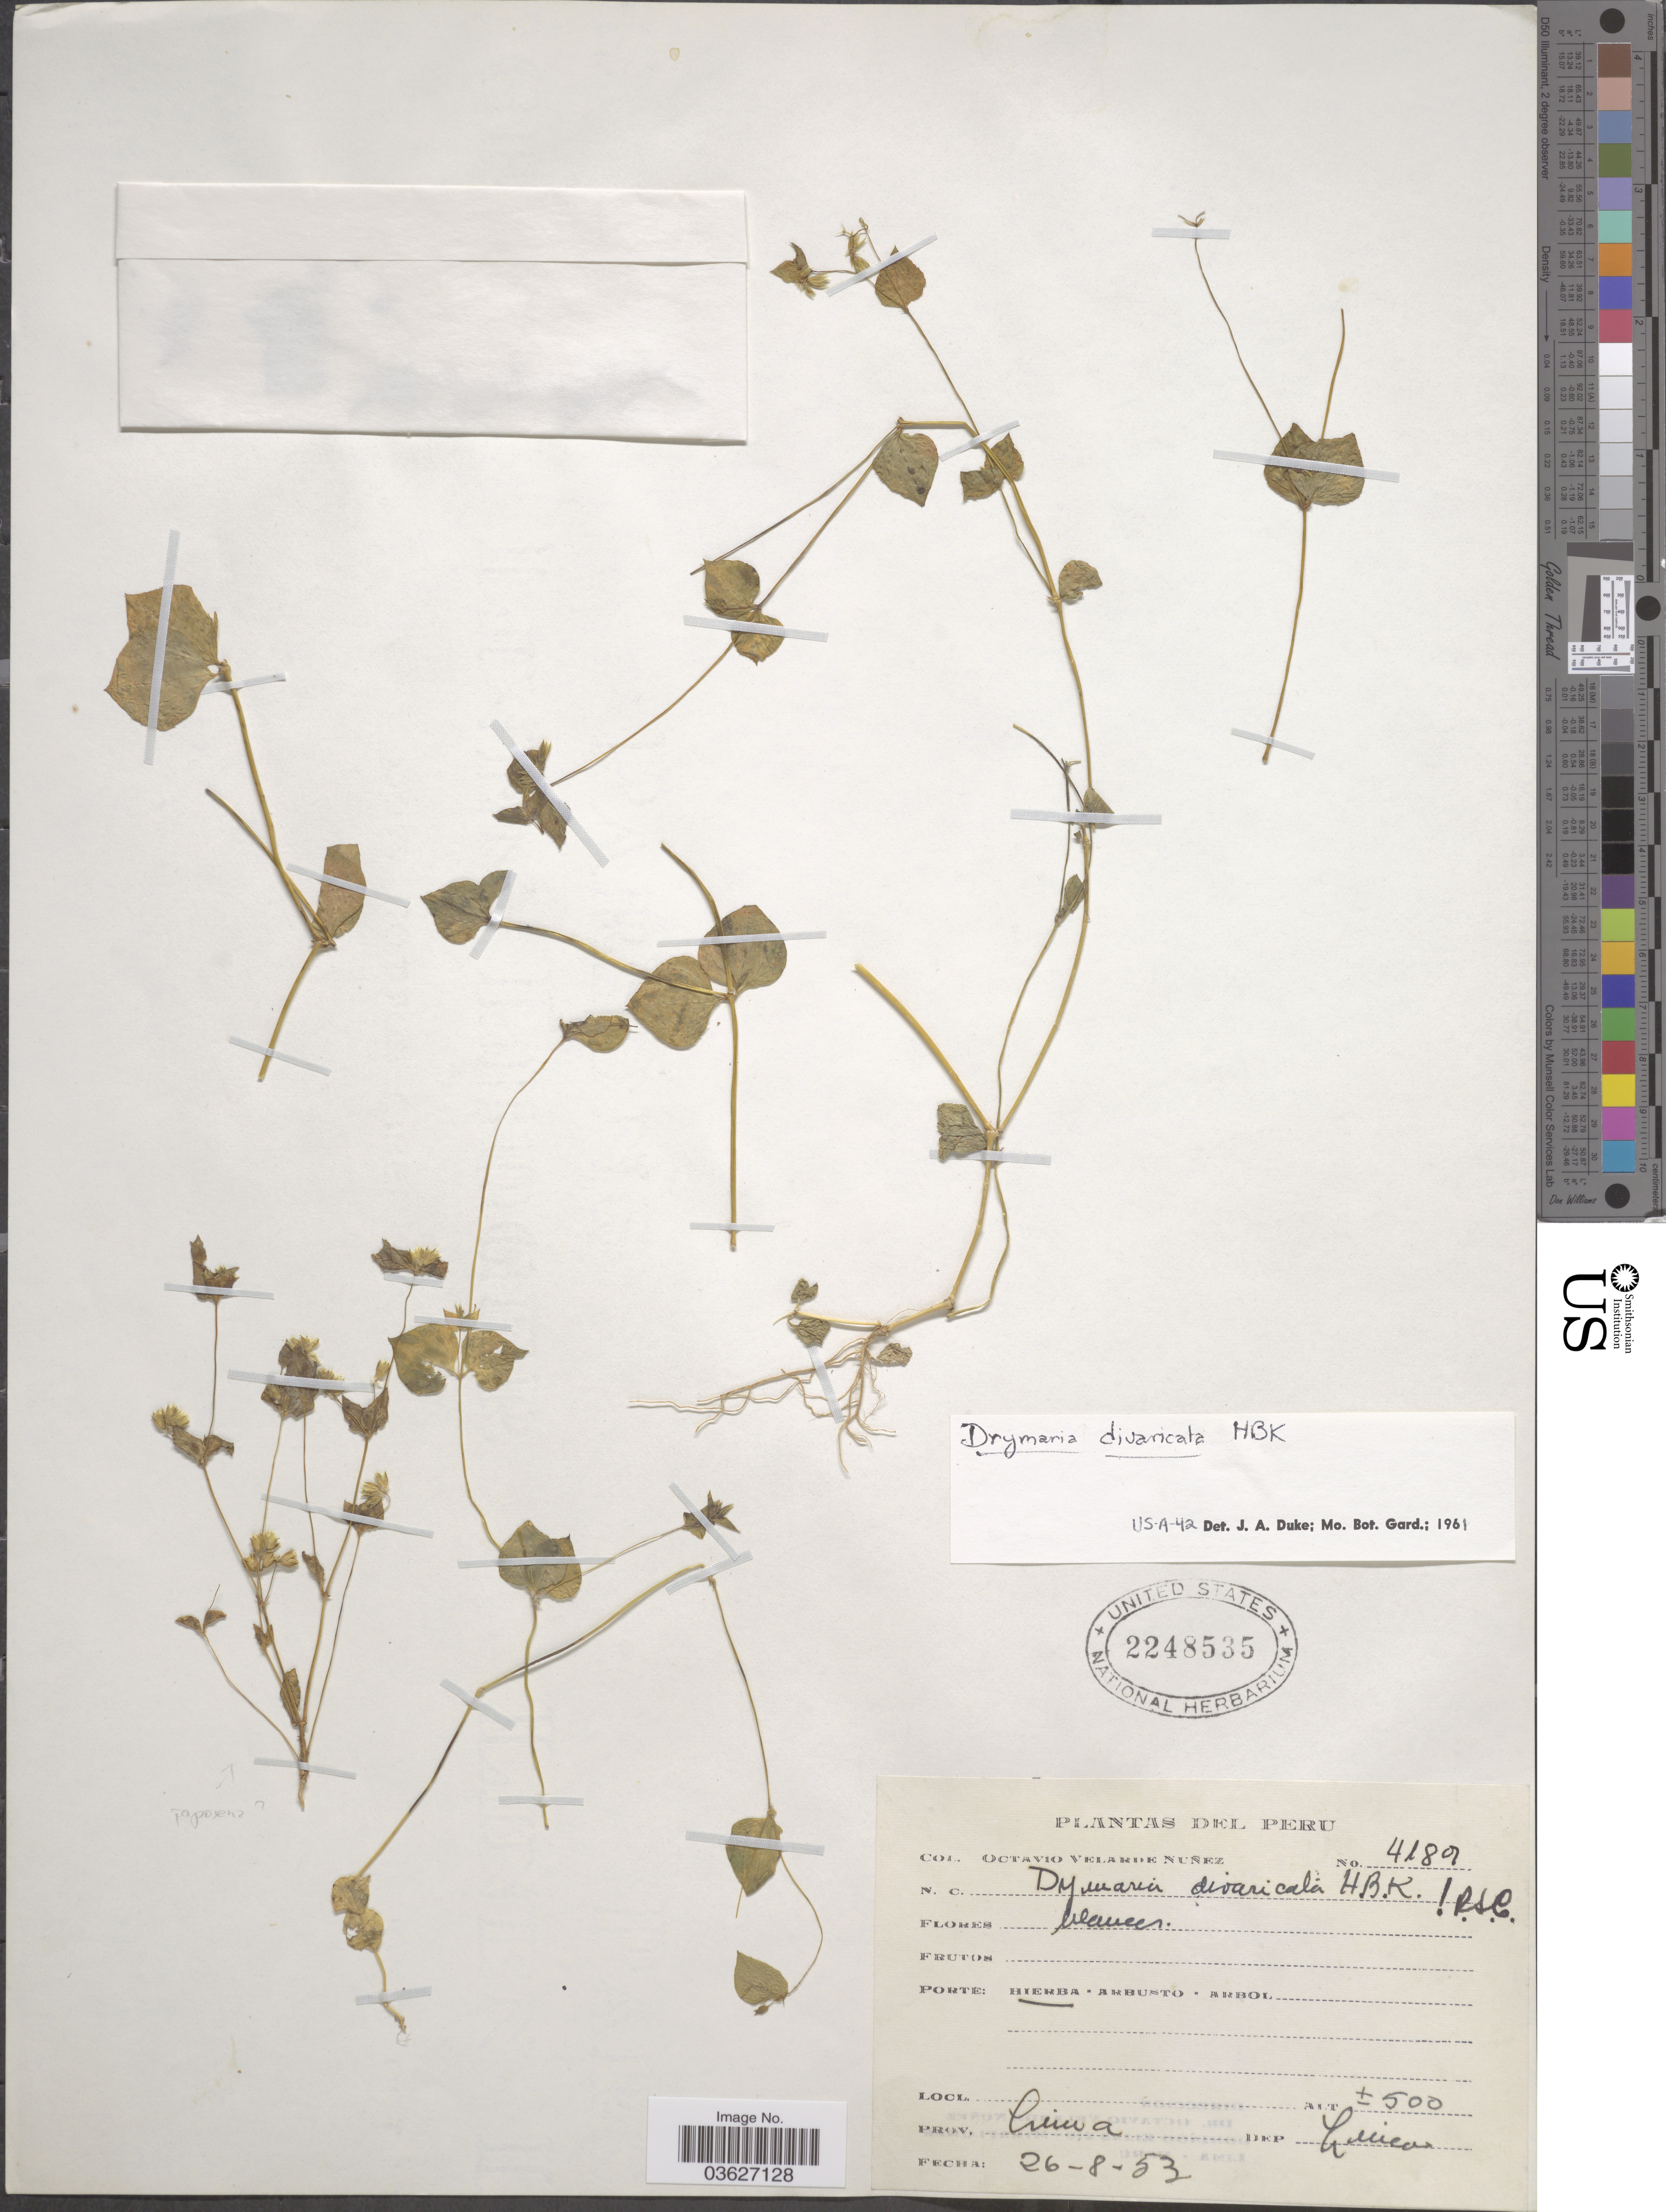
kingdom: Plantae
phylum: Tracheophyta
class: Magnoliopsida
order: Caryophyllales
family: Caryophyllaceae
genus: Drymaria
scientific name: Drymaria divaricata var. divaricata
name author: Kunth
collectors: O. Velarde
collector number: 4189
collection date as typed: Transcribed d/m/y: 26/8/53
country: Peru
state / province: Lima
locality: Dep. Lima.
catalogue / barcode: US 2248535